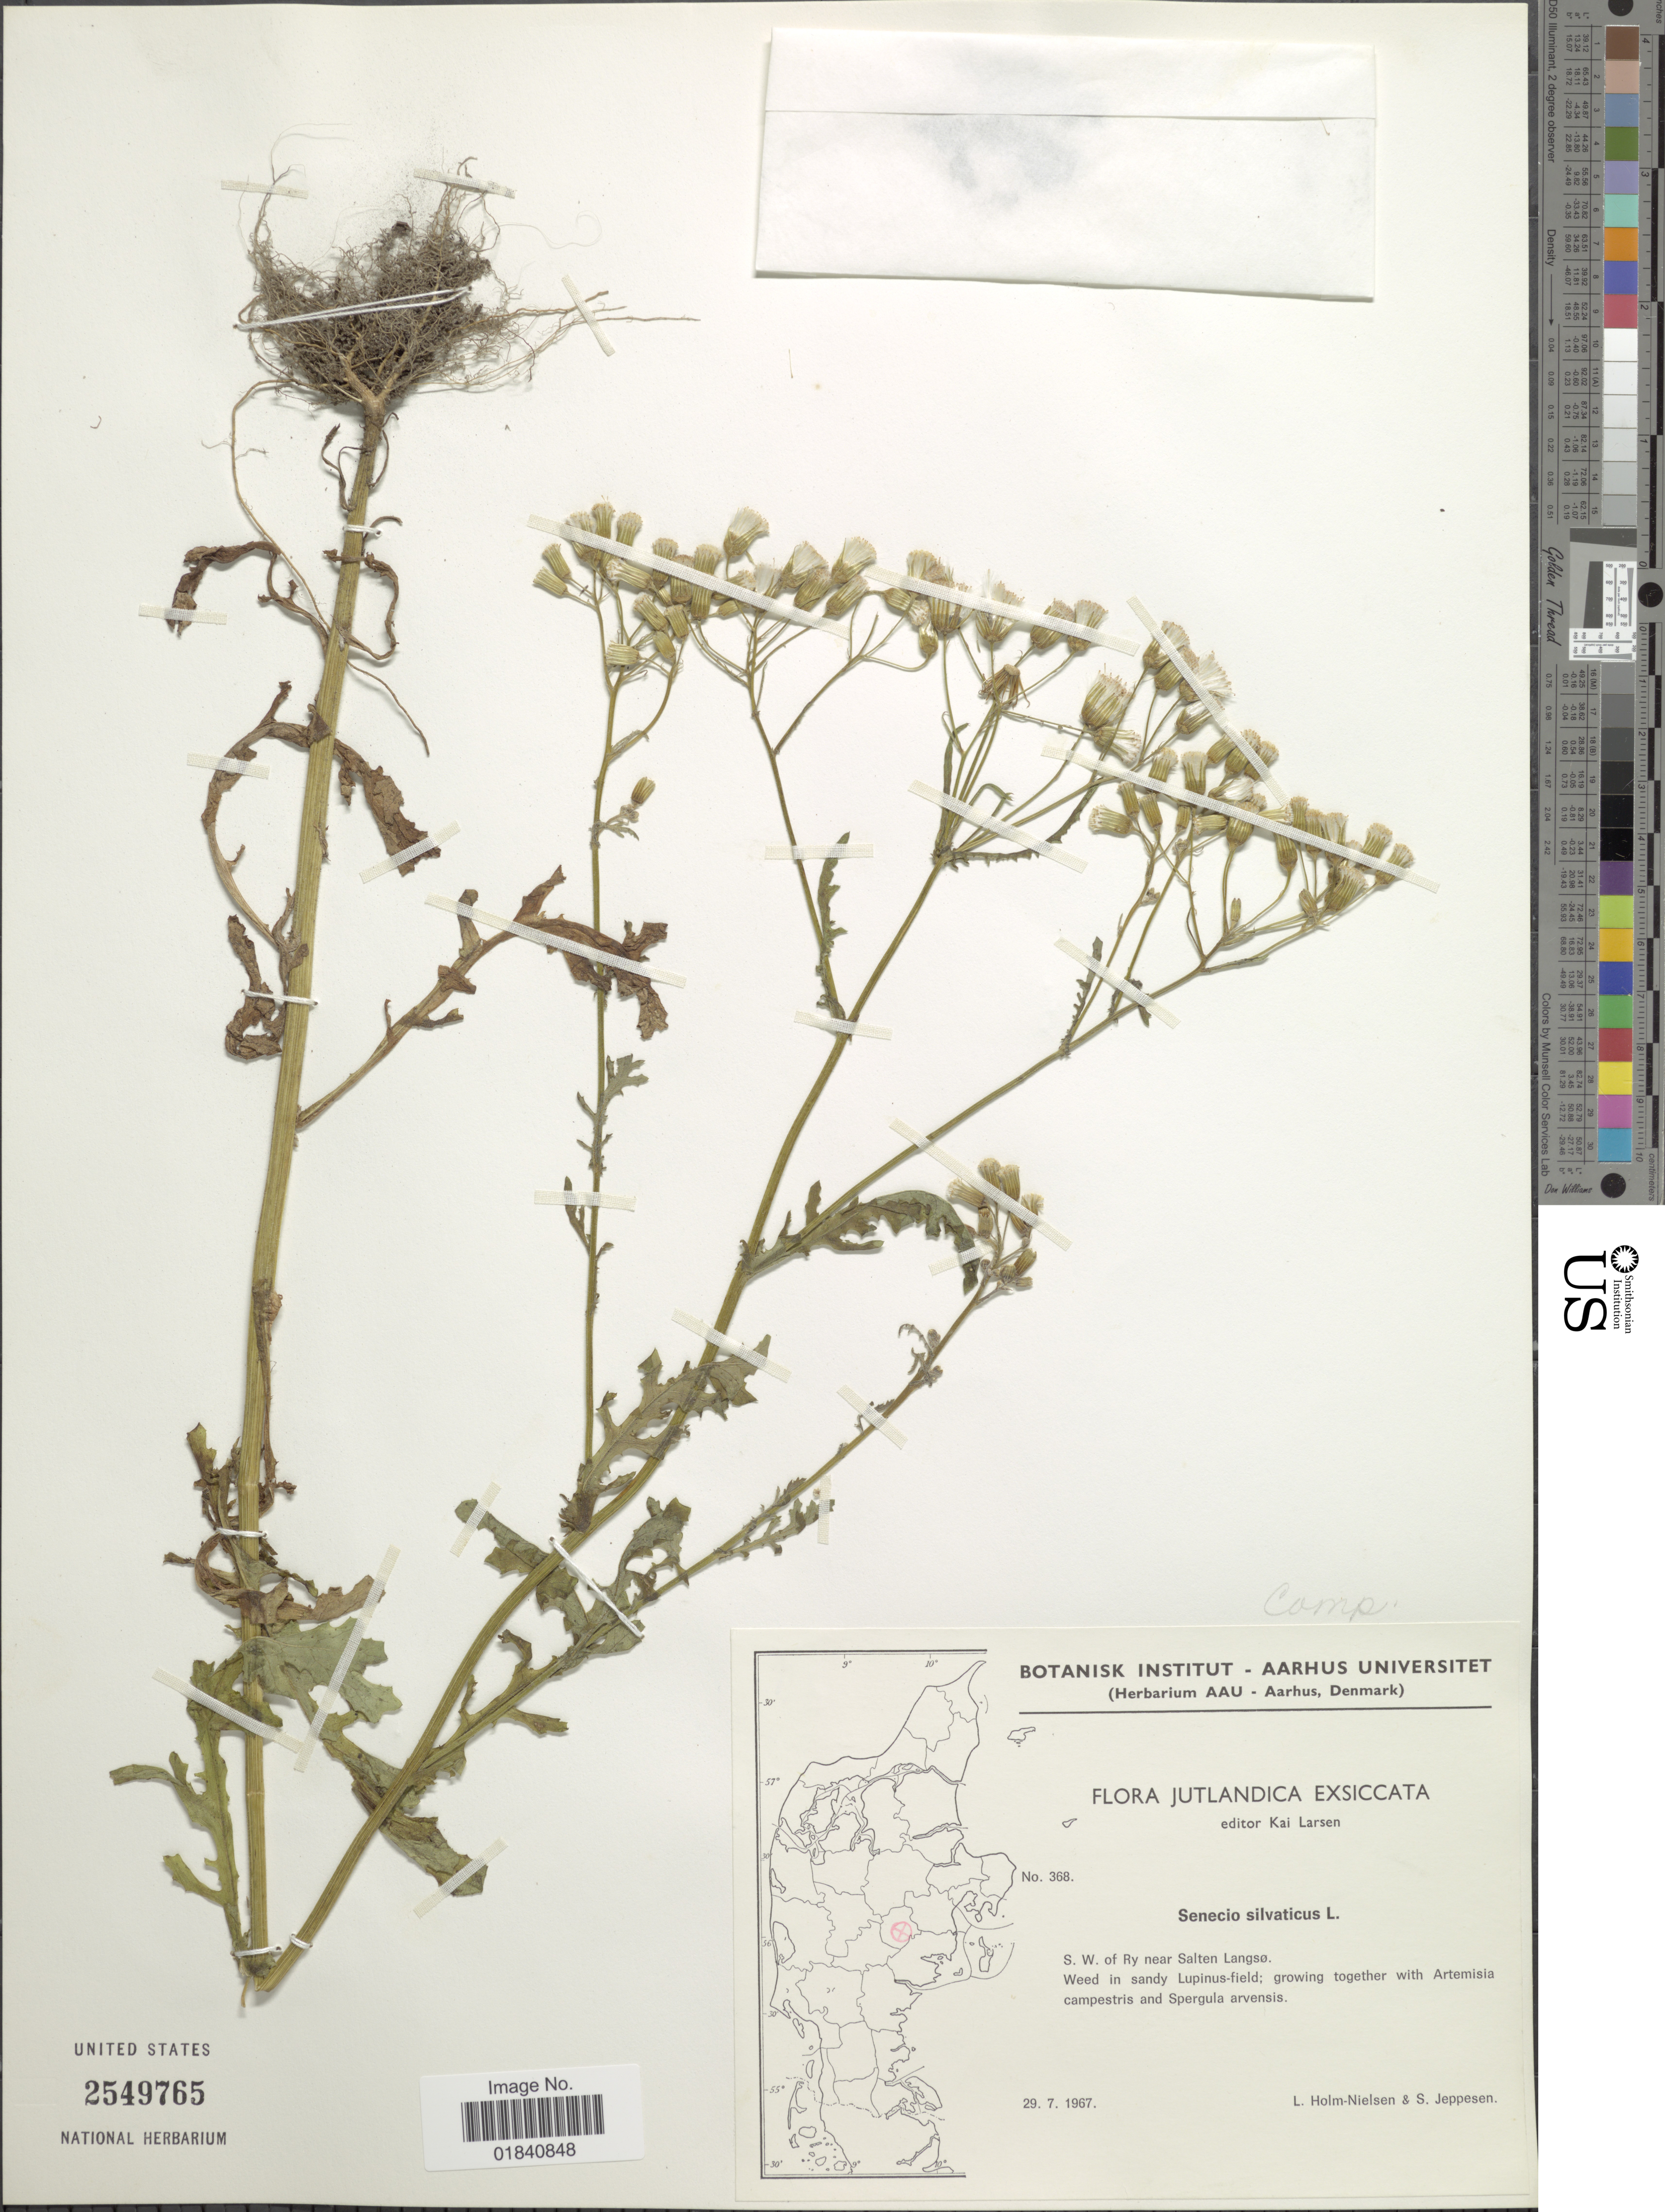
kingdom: Plantae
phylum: Tracheophyta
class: Magnoliopsida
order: Asterales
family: Asteraceae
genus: Senecio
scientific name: Senecio sylvaticus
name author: L.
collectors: L. B. Holm-Nielsen & S. Jeppesen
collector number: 368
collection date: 1967-07-29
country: Denmark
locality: Jutlandica. S. W. of Ry near Salten Langsø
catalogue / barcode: US 2549765